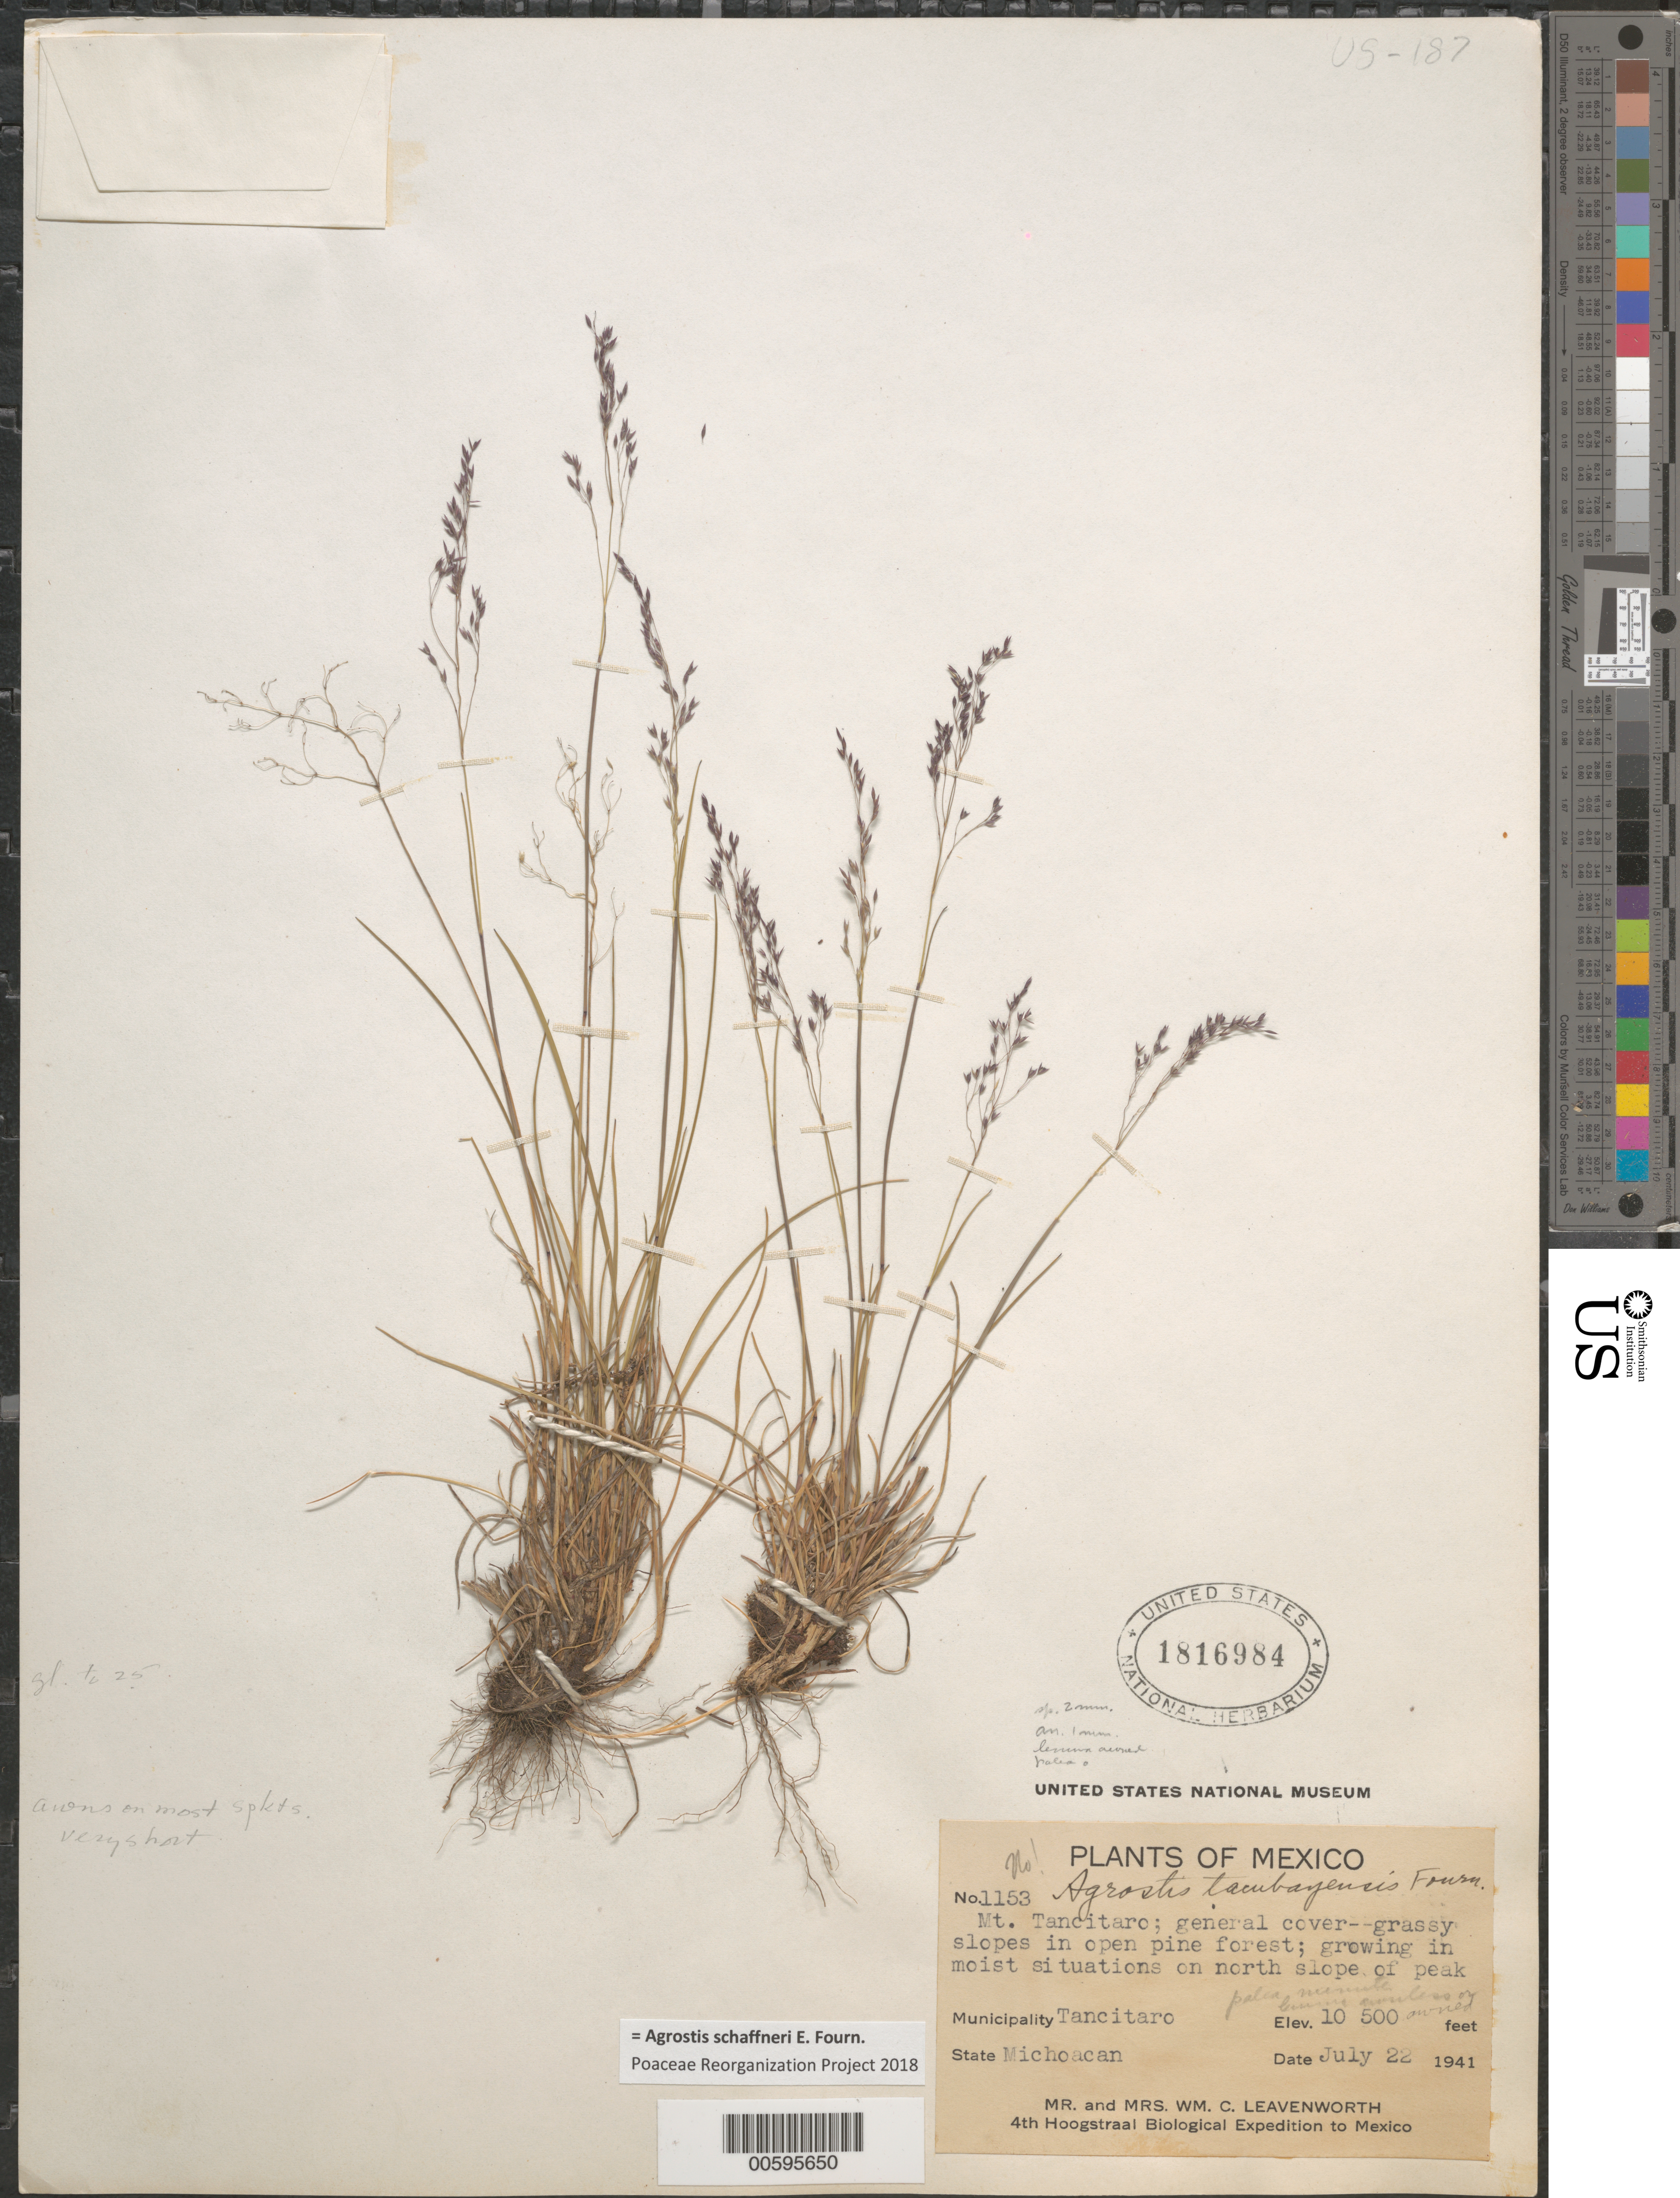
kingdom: Plantae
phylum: Tracheophyta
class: Liliopsida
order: Poales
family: Poaceae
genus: Agrostis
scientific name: Agrostis schaffneri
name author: E. Fourn.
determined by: Poaceae Reorganization Project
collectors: W. C. Leavenworth & Leavenworth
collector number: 1153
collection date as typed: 22 Jul 1941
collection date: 1941-07-22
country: Mexico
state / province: Michoacán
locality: Tancitaro, Mt. Tancitaro, N slope of peak.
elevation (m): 3200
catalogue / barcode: US 1816984